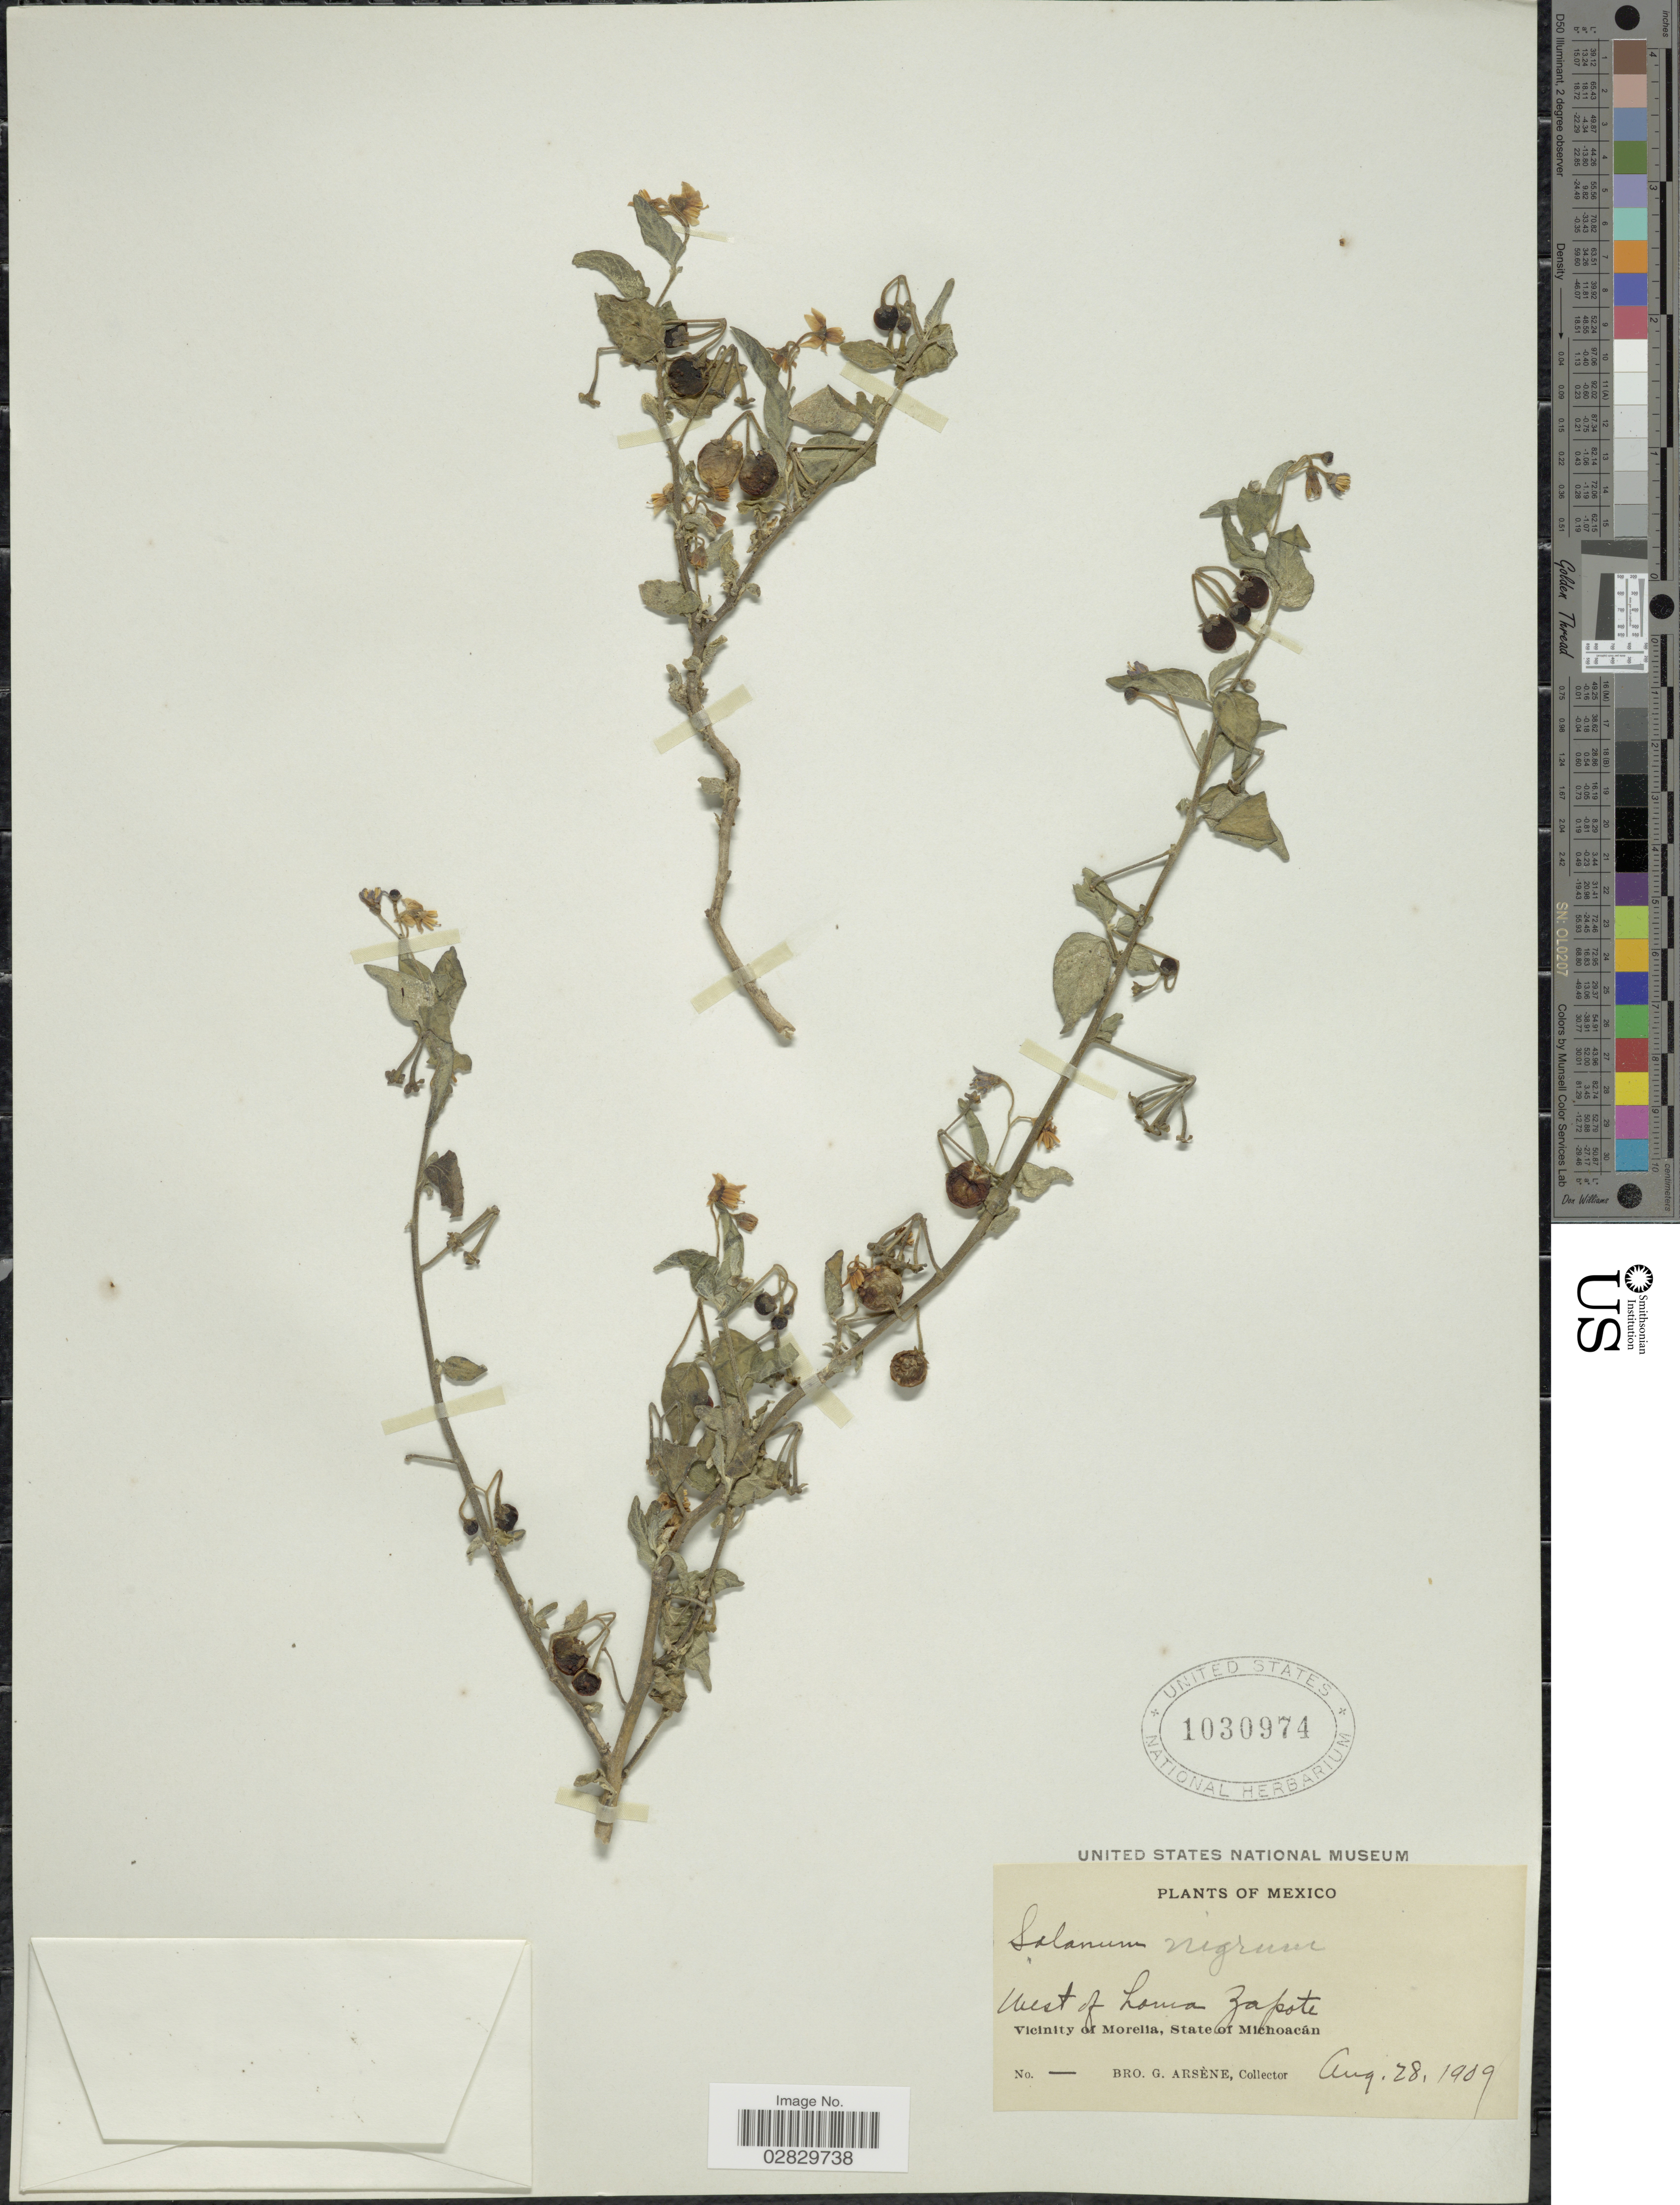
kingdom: Plantae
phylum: Tracheophyta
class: Magnoliopsida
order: Solanales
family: Solanaceae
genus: Solanum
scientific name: Solanum douglasii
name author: Dunal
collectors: Bro. G. Arsène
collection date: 1909-08-28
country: Mexico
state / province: Michoacán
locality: West of Loma Zapote, Vicinity of Morelia.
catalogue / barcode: US 1030974